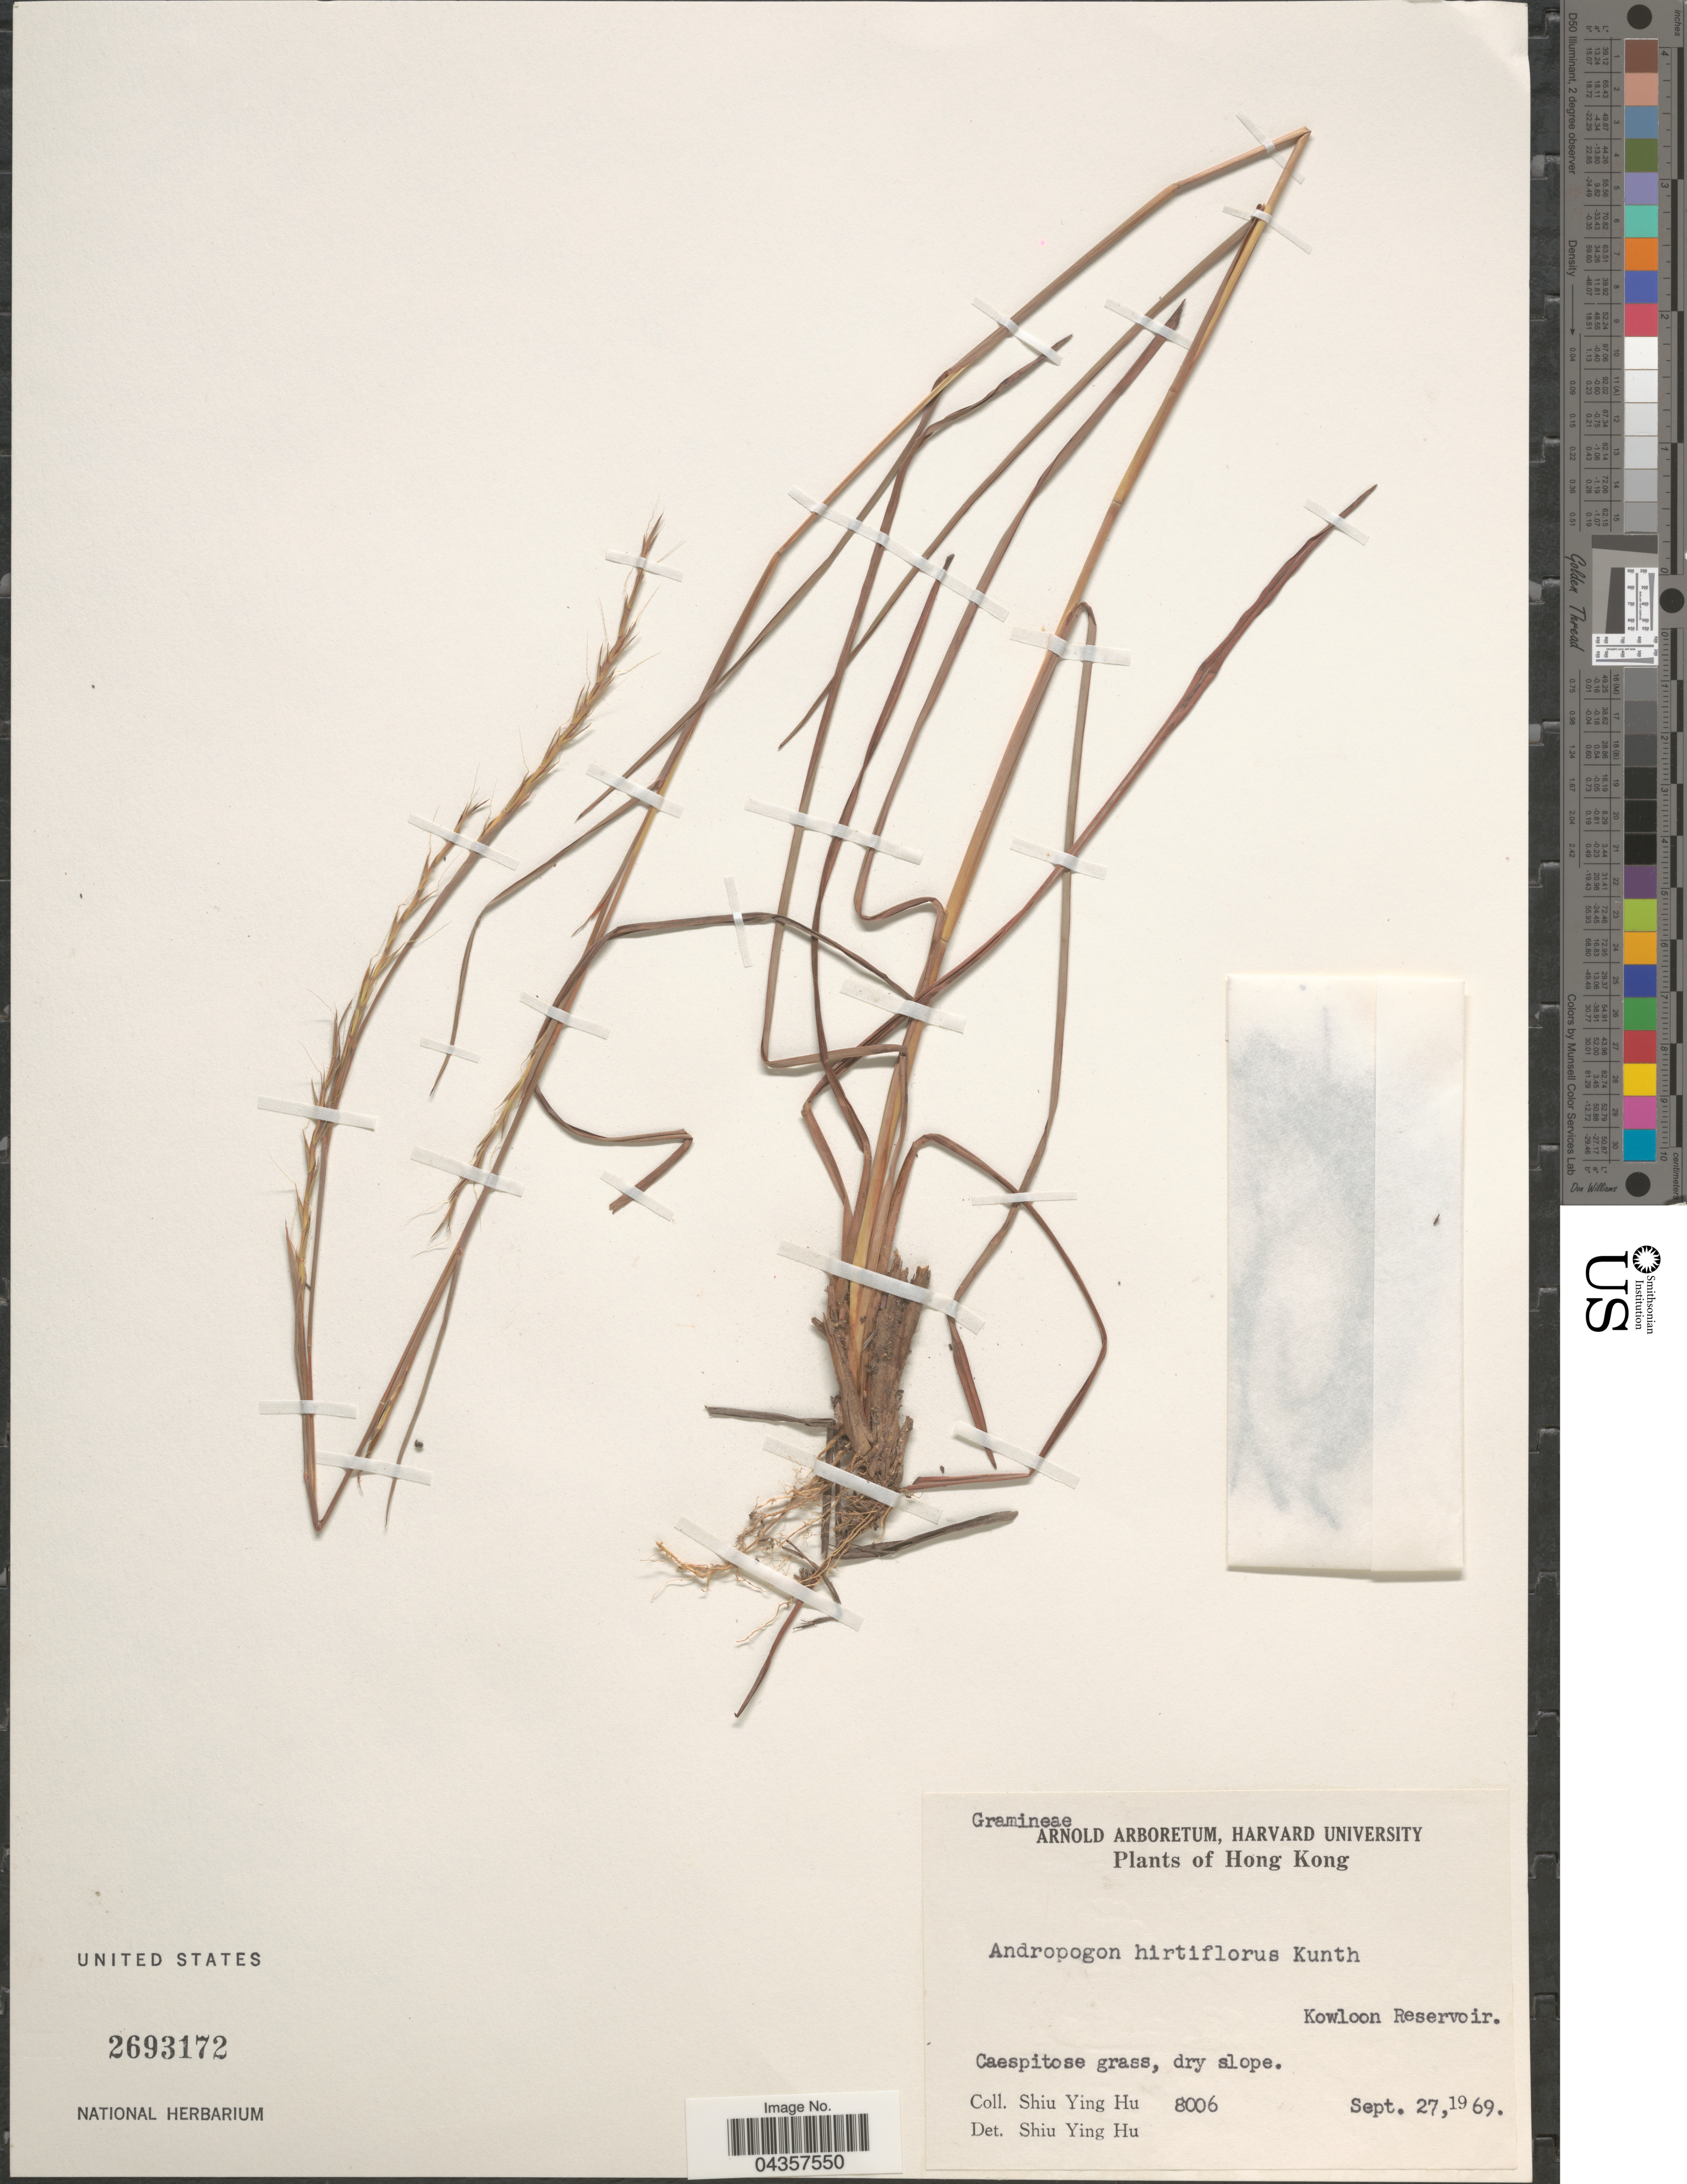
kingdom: Plantae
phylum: Tracheophyta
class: Liliopsida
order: Poales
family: Poaceae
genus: Schizachyrium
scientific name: Schizachyrium sp.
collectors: S. Y. Hu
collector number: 8006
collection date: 1969-09-27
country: China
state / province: Hong Kong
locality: Kowloon Reservoir.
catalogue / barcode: US 2693172